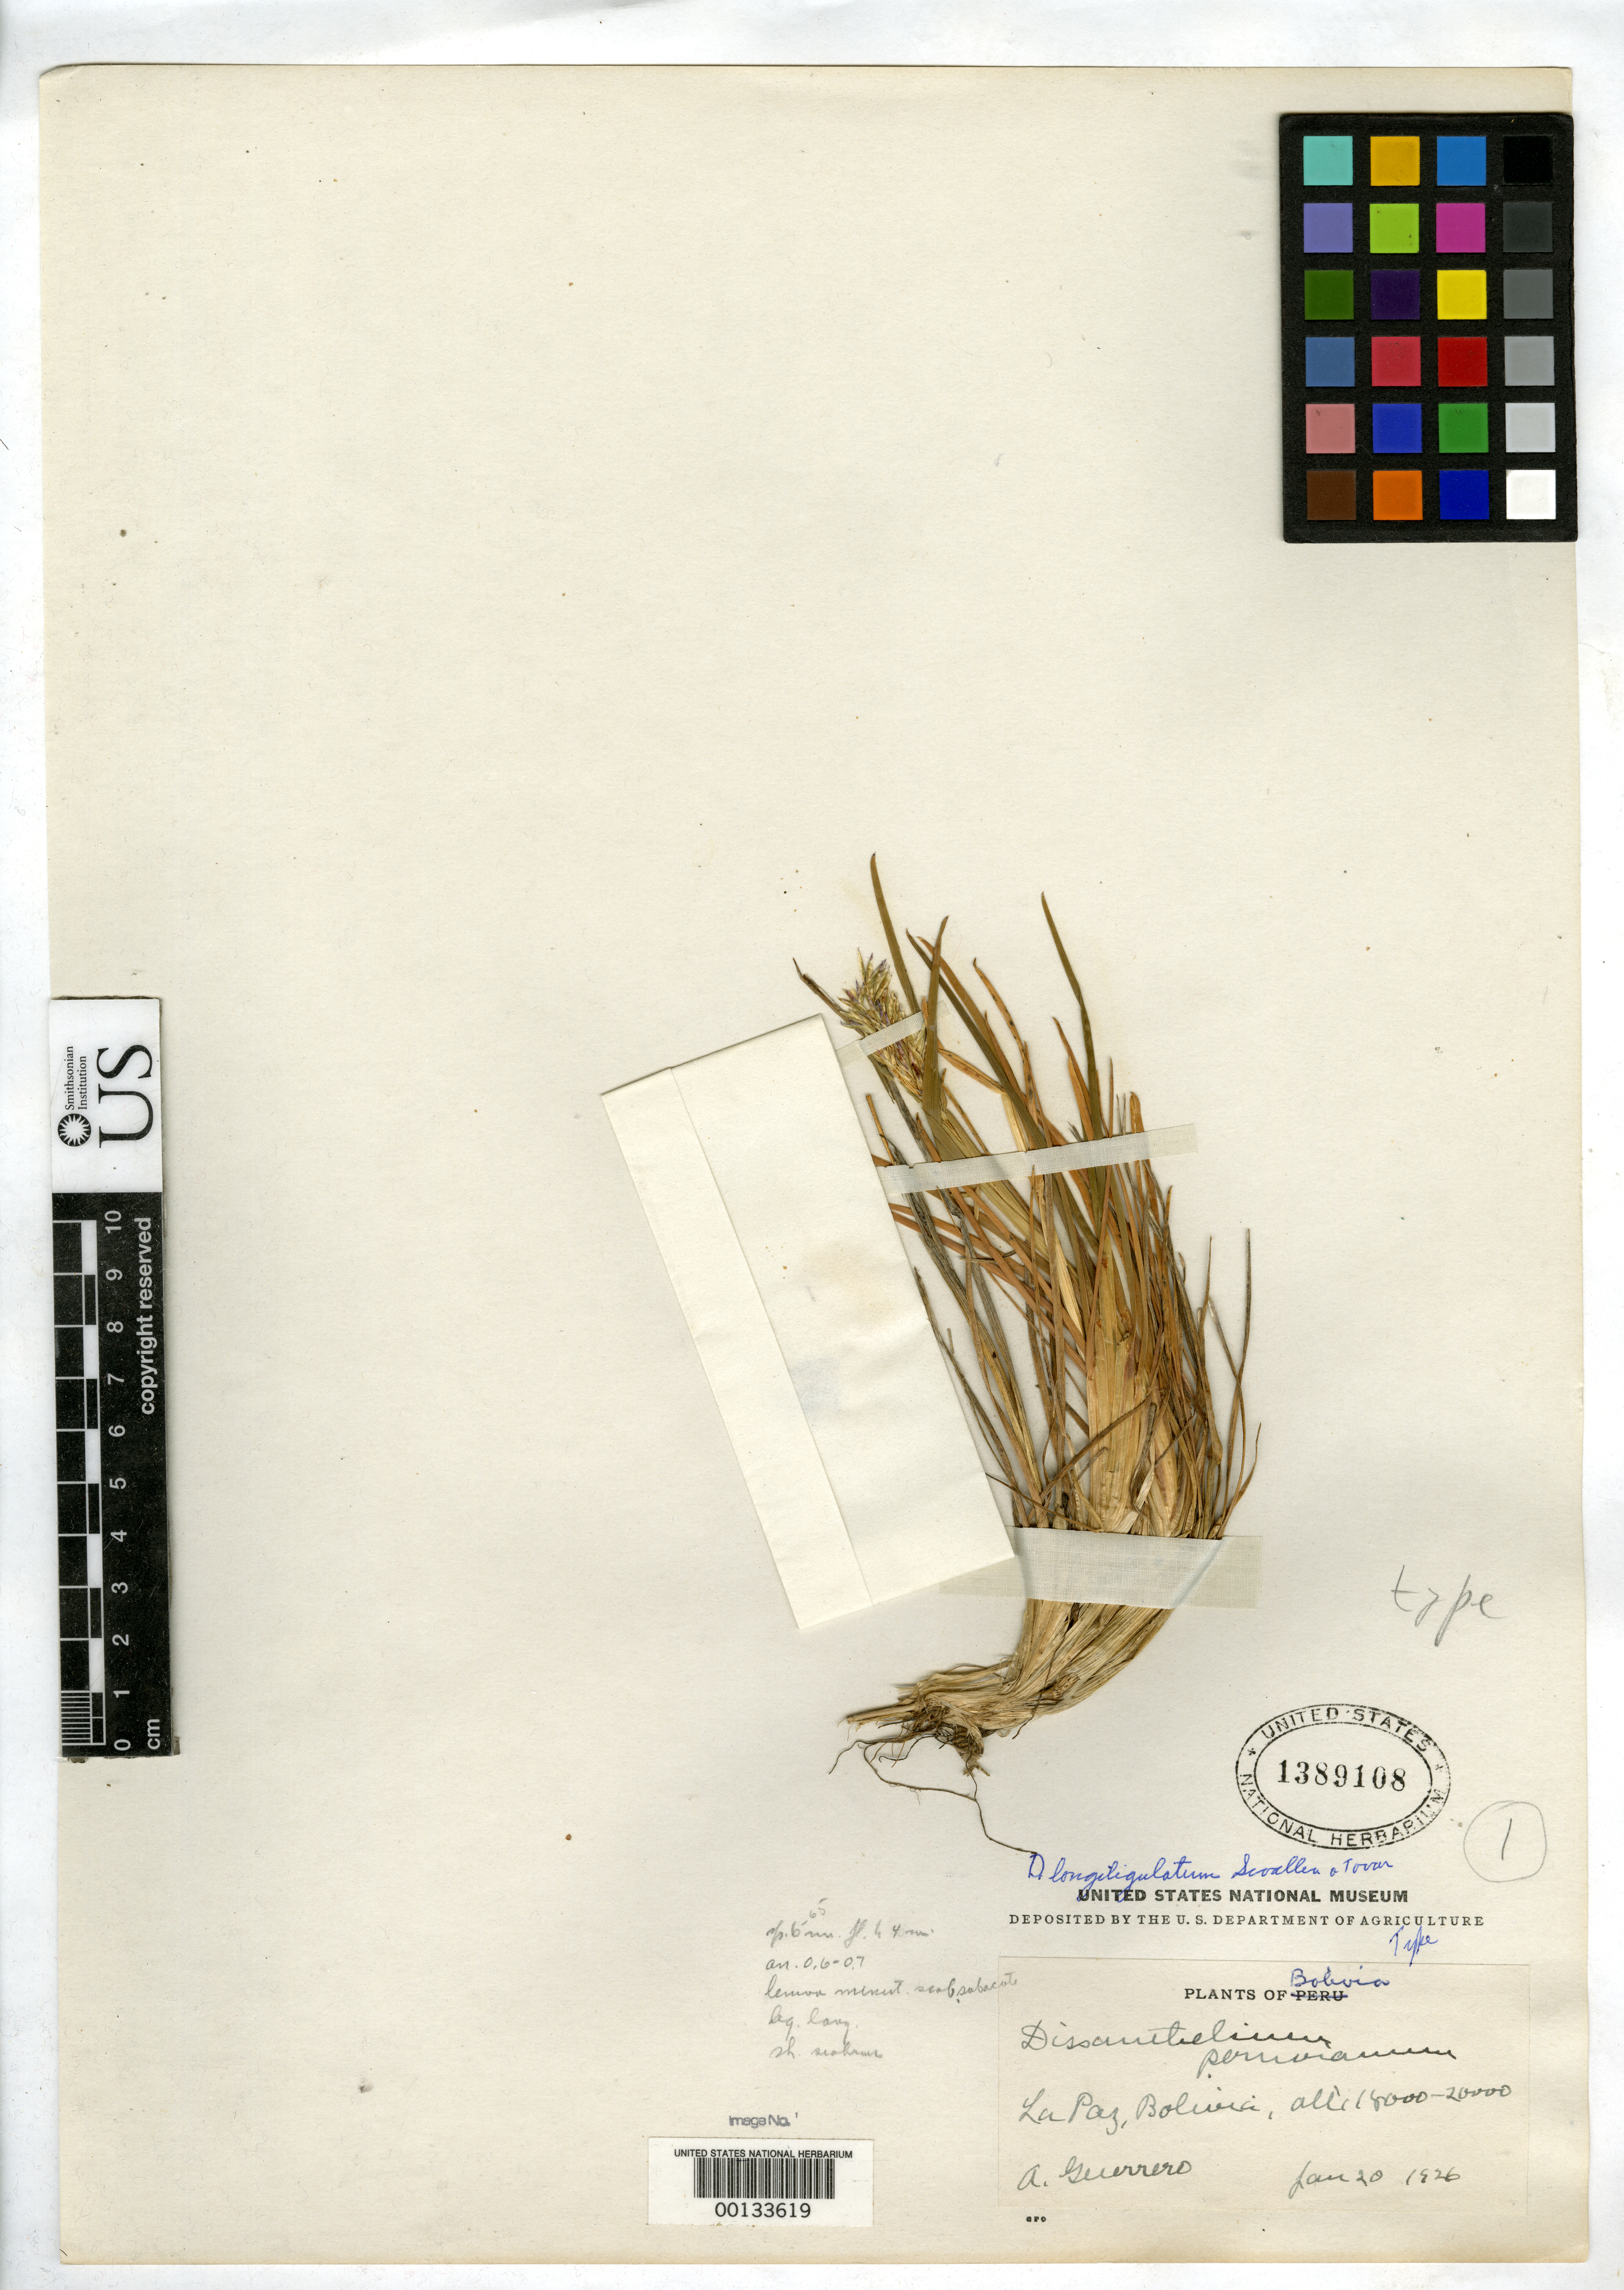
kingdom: Plantae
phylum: Tracheophyta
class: Liliopsida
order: Poales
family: Poaceae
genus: Dissanthelium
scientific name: Dissanthelium longiligulatum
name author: Swallen & Tovar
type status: Holotype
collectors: A. Guerrero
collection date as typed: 20 Jan 1926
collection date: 1926-01-20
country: Bolivia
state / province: La Paz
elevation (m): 5486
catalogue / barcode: US 1389108